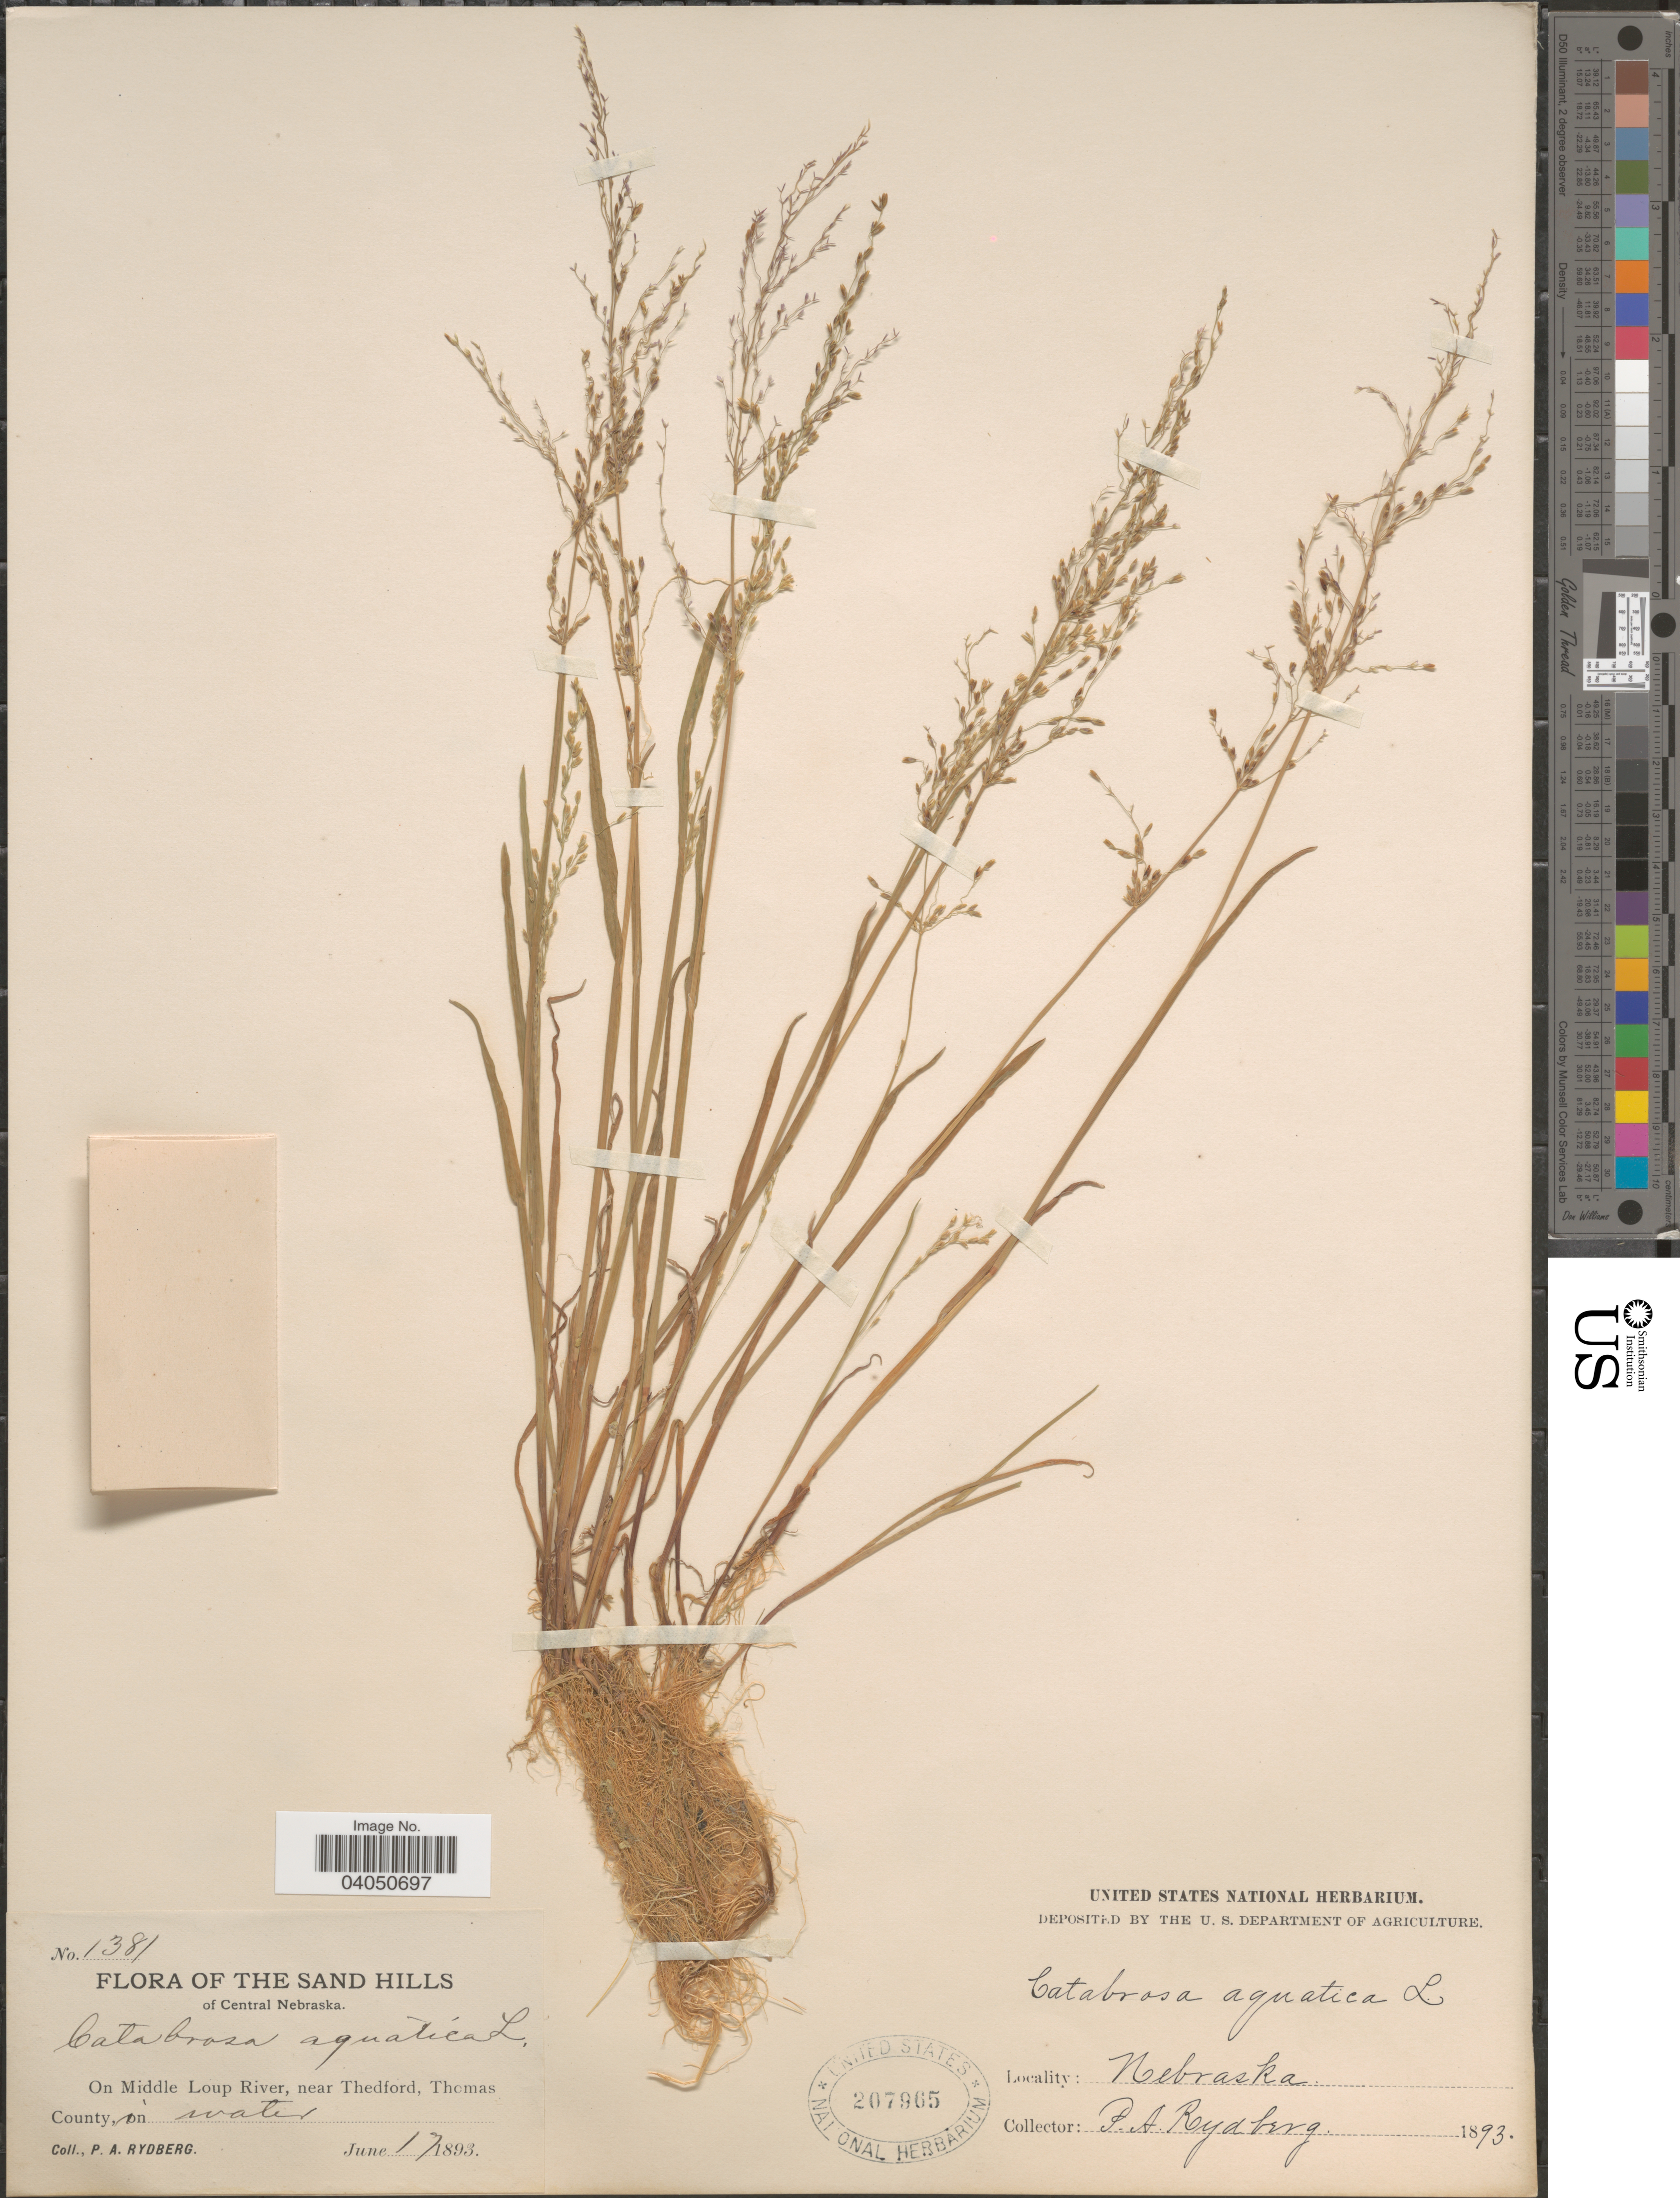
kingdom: Plantae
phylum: Tracheophyta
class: Liliopsida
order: Poales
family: Poaceae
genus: Catabrosa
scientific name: Catabrosa aquatica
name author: (L.) P. Beauv.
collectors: P. A. Rydberg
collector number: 1381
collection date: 1893-06-17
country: United States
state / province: Nebraska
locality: The Sand Hills of Central Nebraska. On Middle Loup River near Thedford, Thomas County.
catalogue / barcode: US 207965